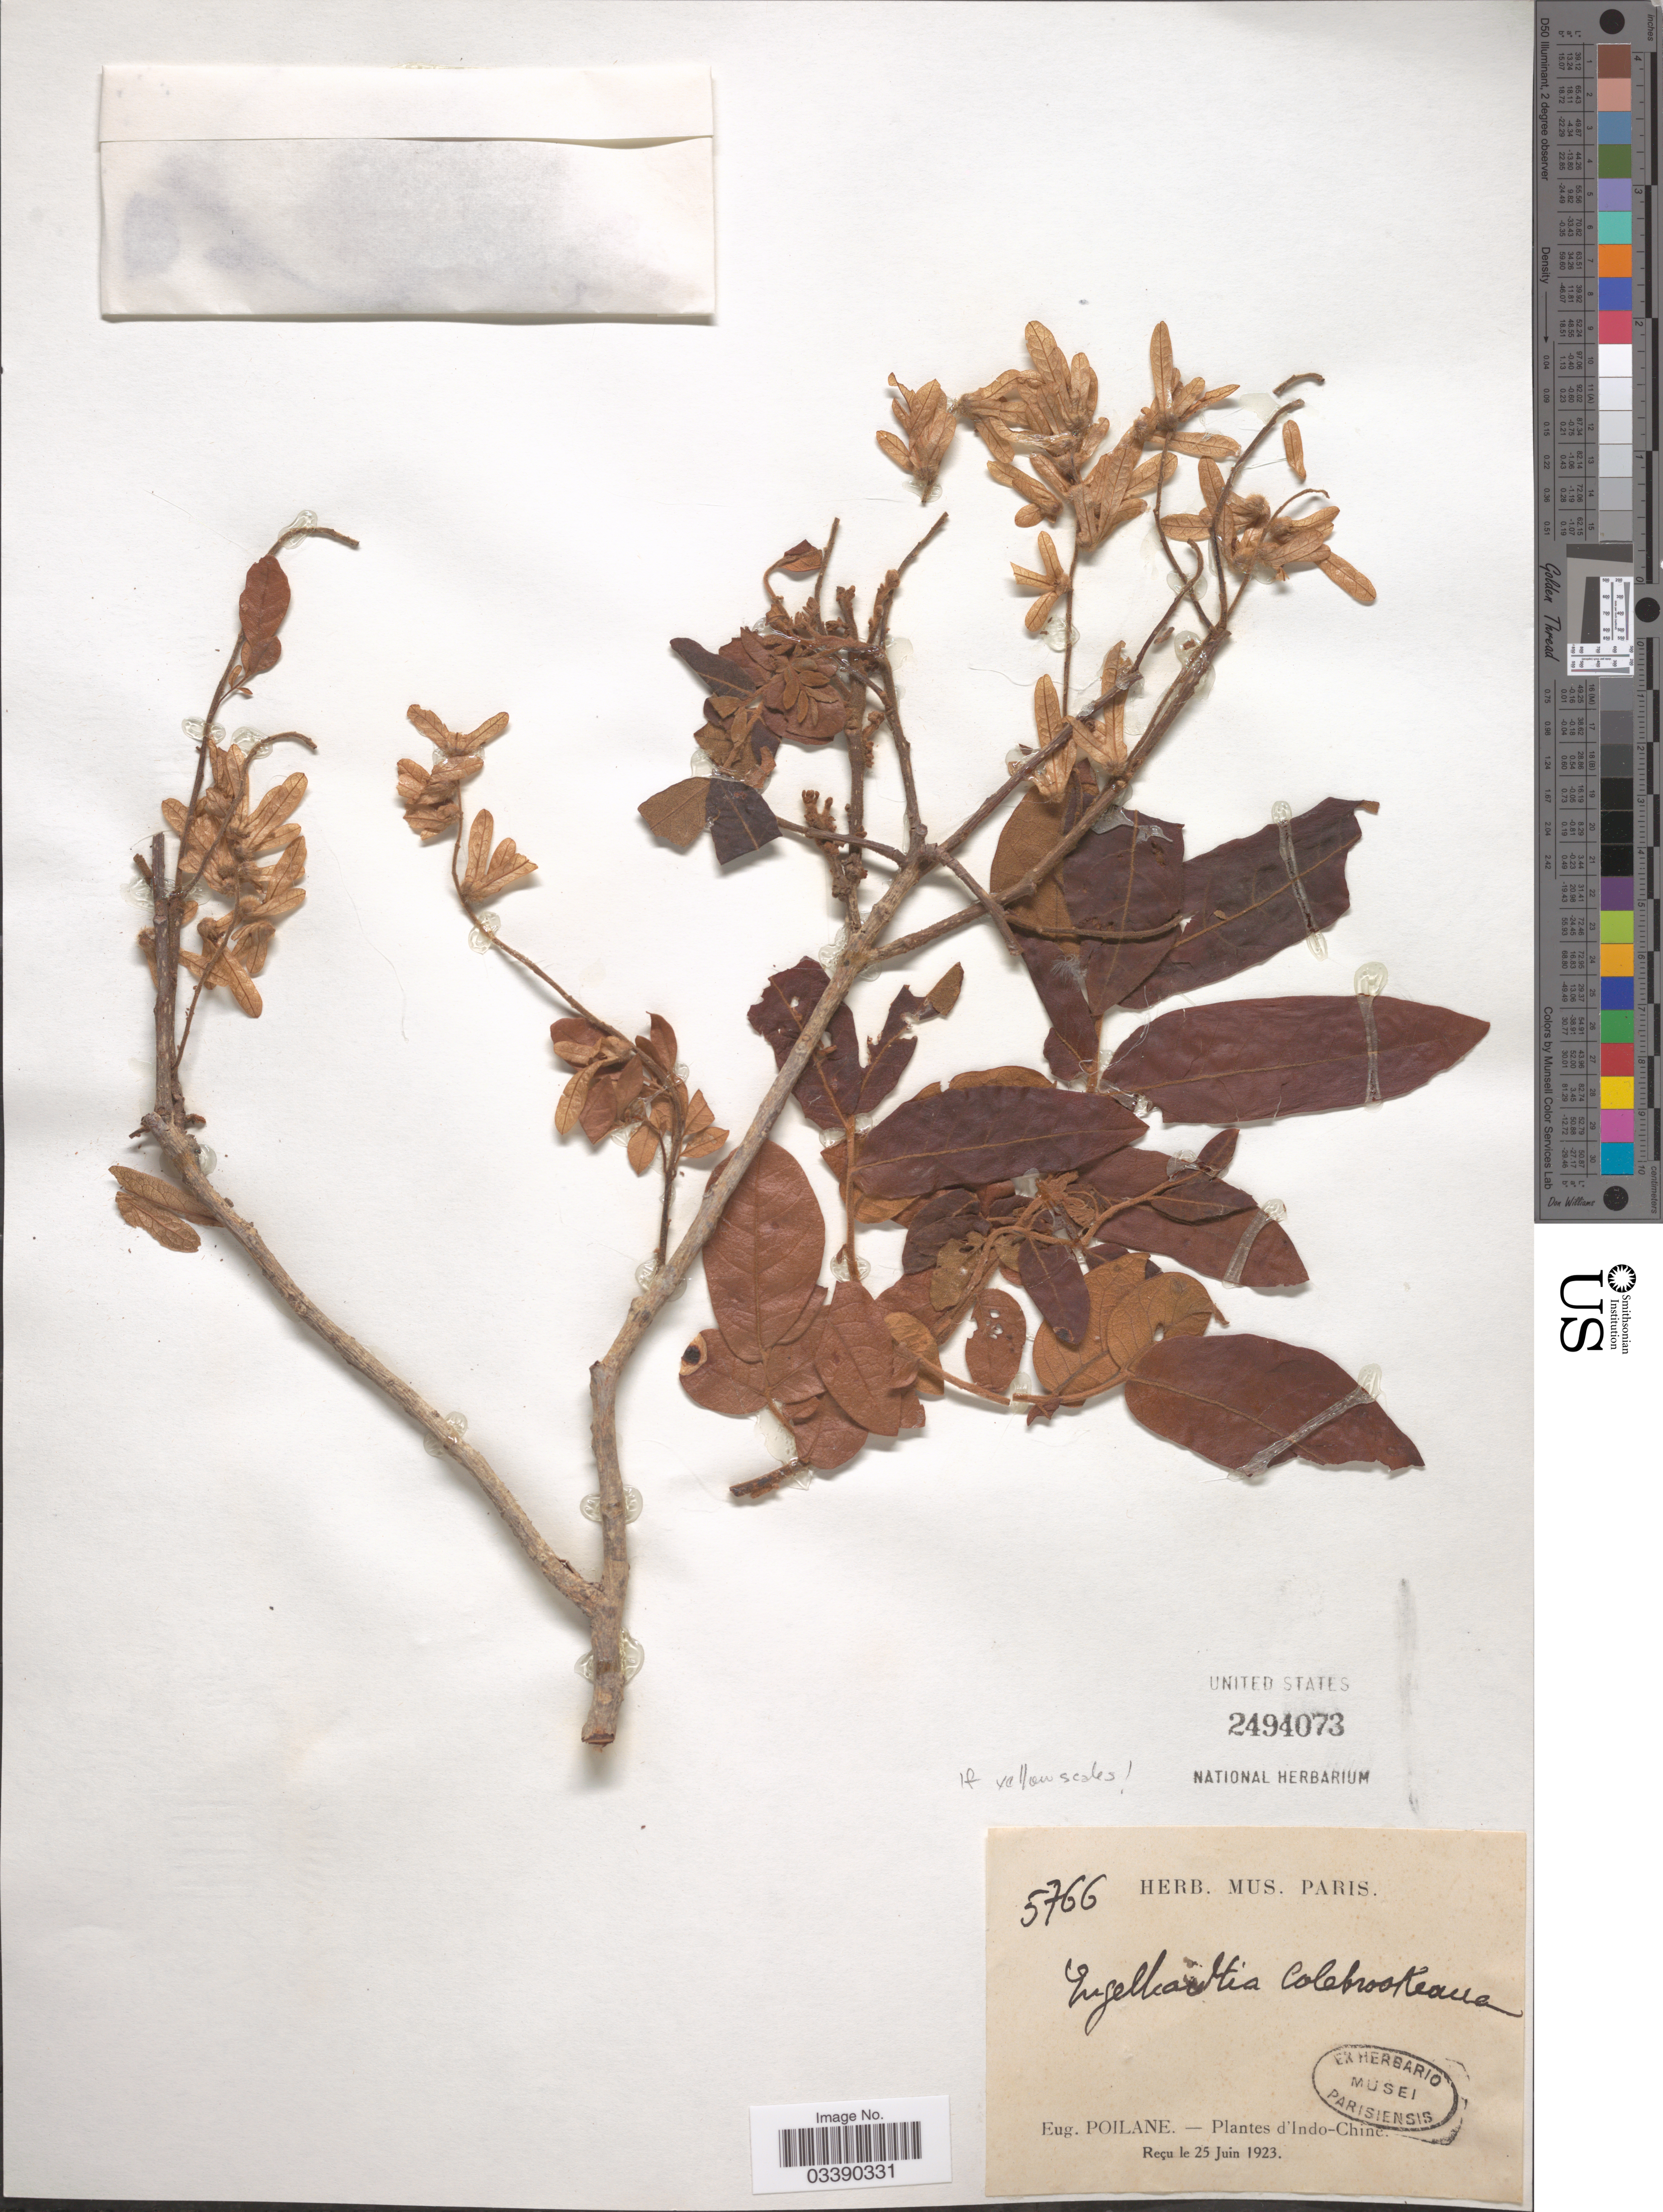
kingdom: Plantae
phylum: Tracheophyta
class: Magnoliopsida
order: Fagales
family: Juglandaceae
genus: Engelhardia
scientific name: Engelhardia spicata var. colebrookeana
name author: (Lindl.) Koord. & Valeton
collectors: E. Poilane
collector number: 5766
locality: Indo-Chine.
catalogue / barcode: US 2494073